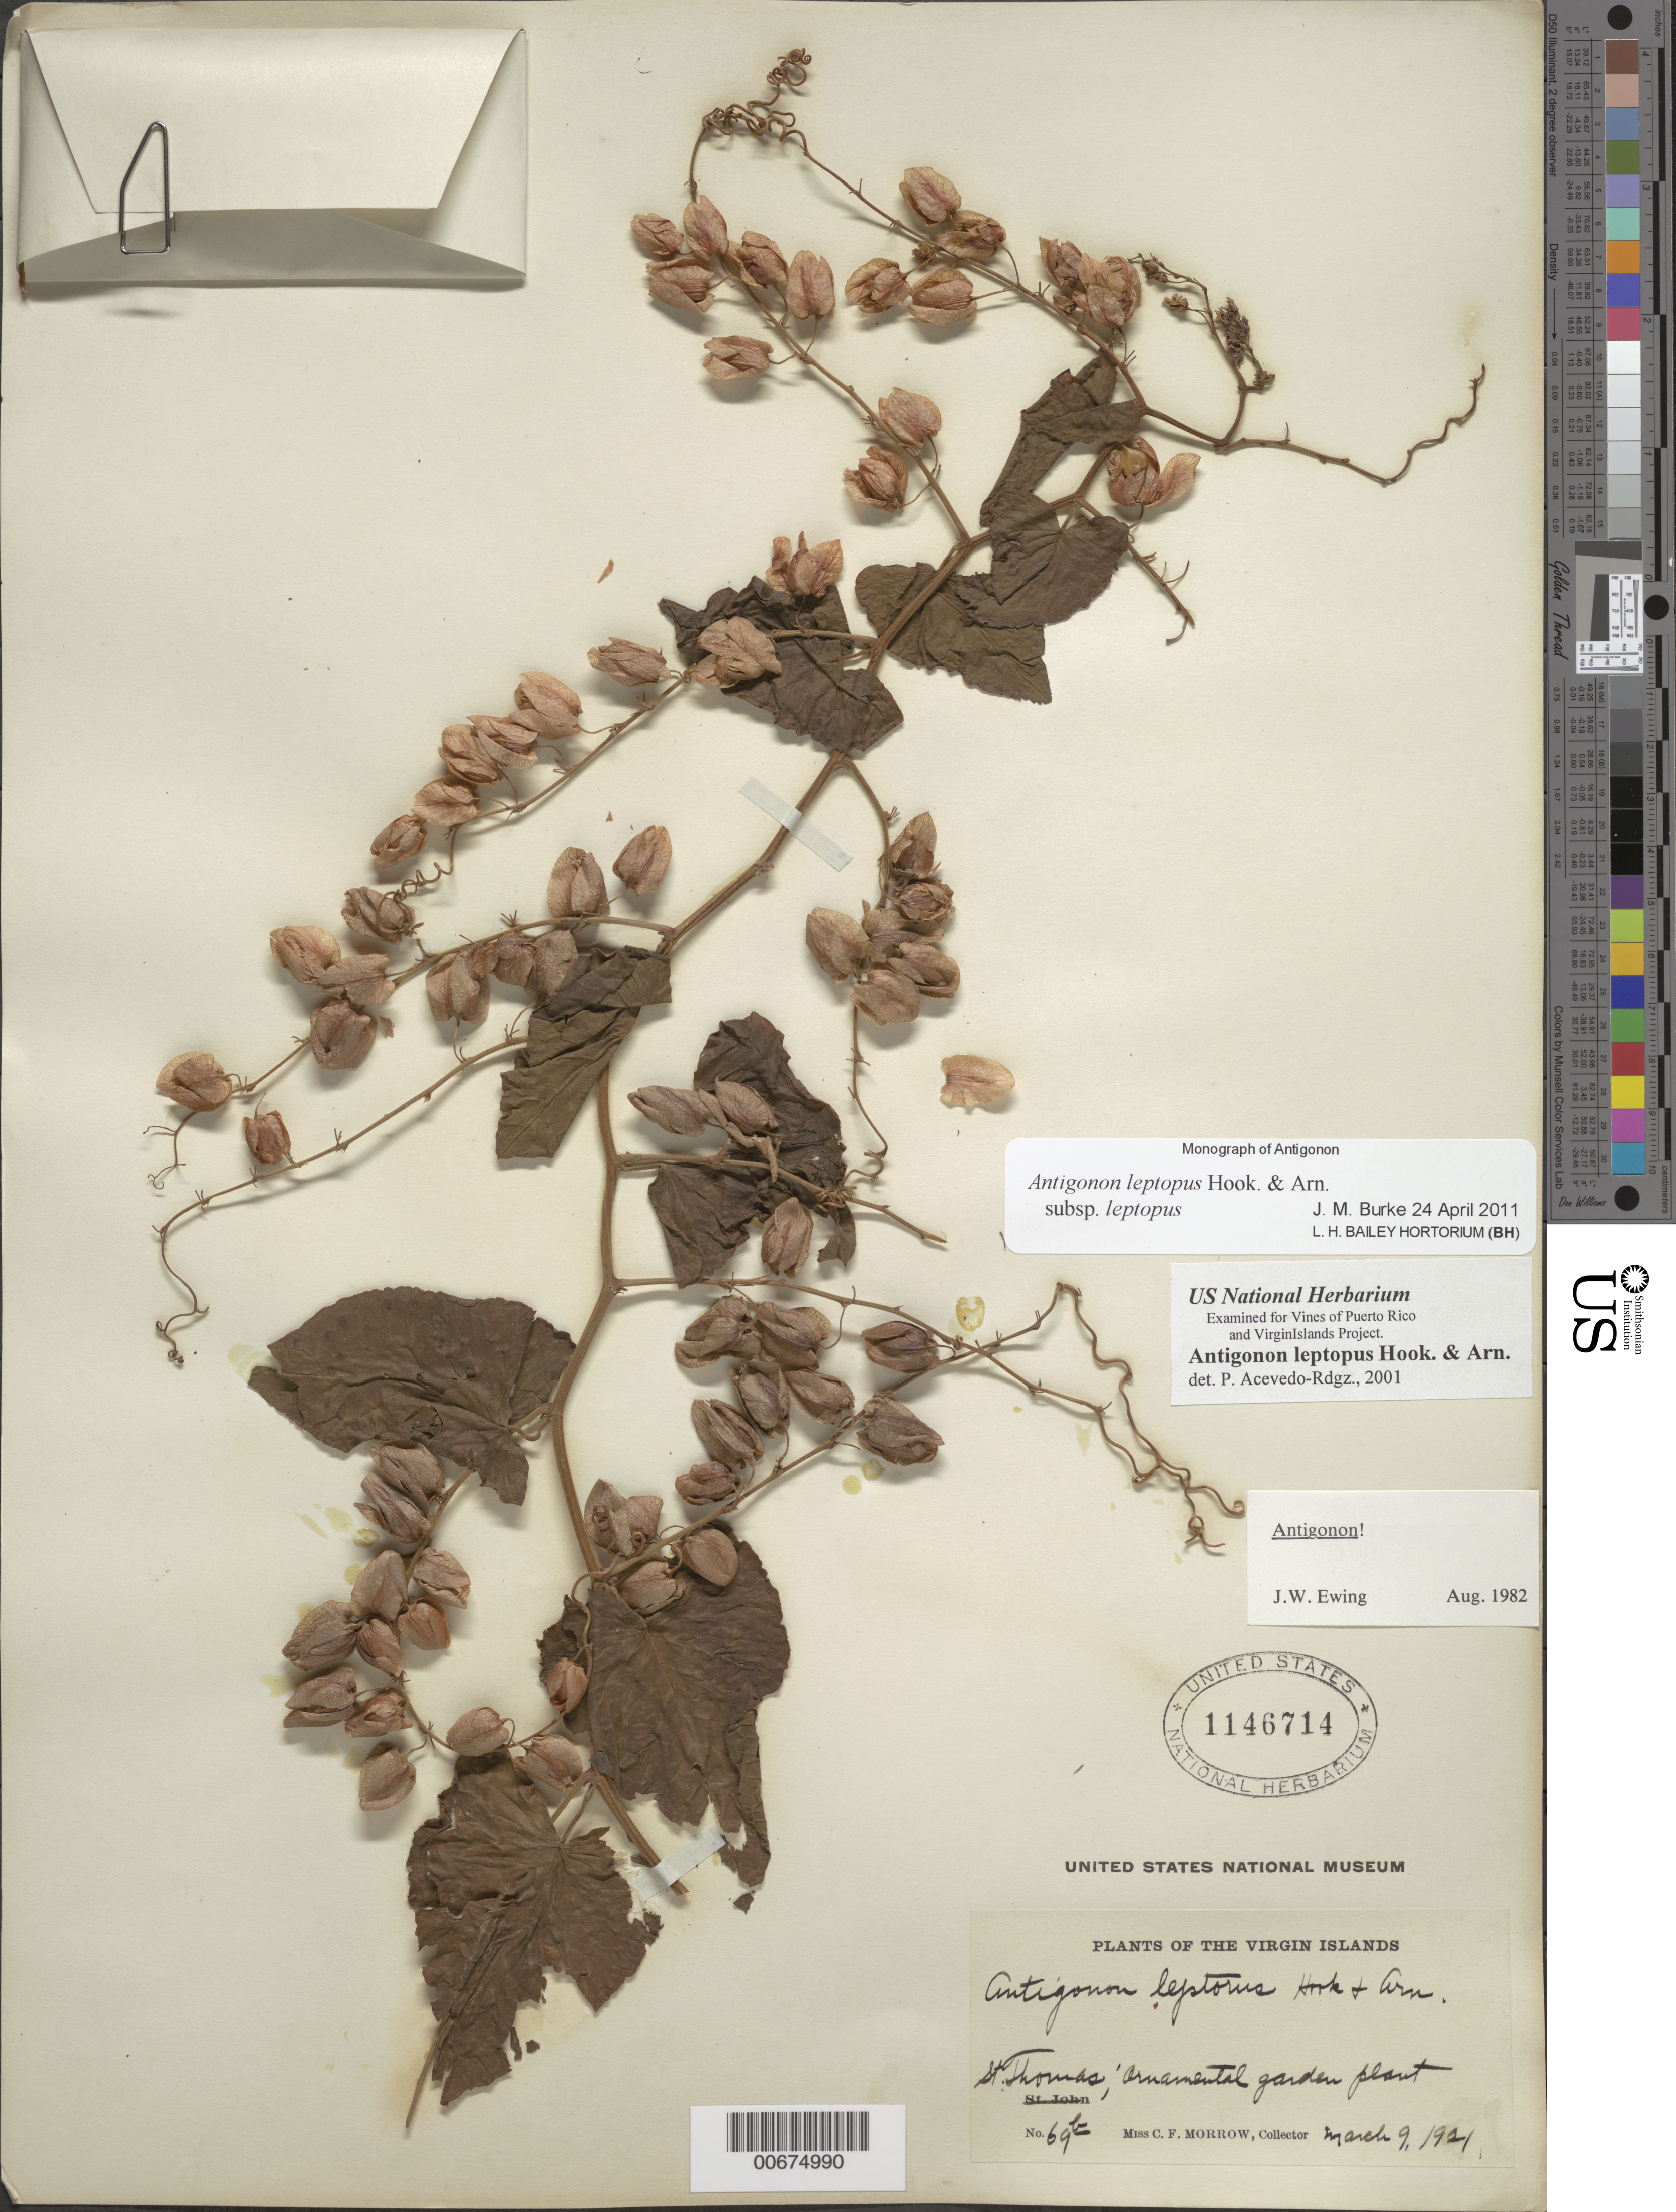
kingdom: Plantae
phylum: Tracheophyta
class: Magnoliopsida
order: Caryophyllales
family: Polygonaceae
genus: Antigonon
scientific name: Antigonon leptopus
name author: Hook. & Arn.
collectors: C. Morrow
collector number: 69b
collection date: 1921-03-09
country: U.S. Virgin Islands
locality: The Virgin Islands. St. Thomas, ornamental garden plant.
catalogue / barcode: US 1146714